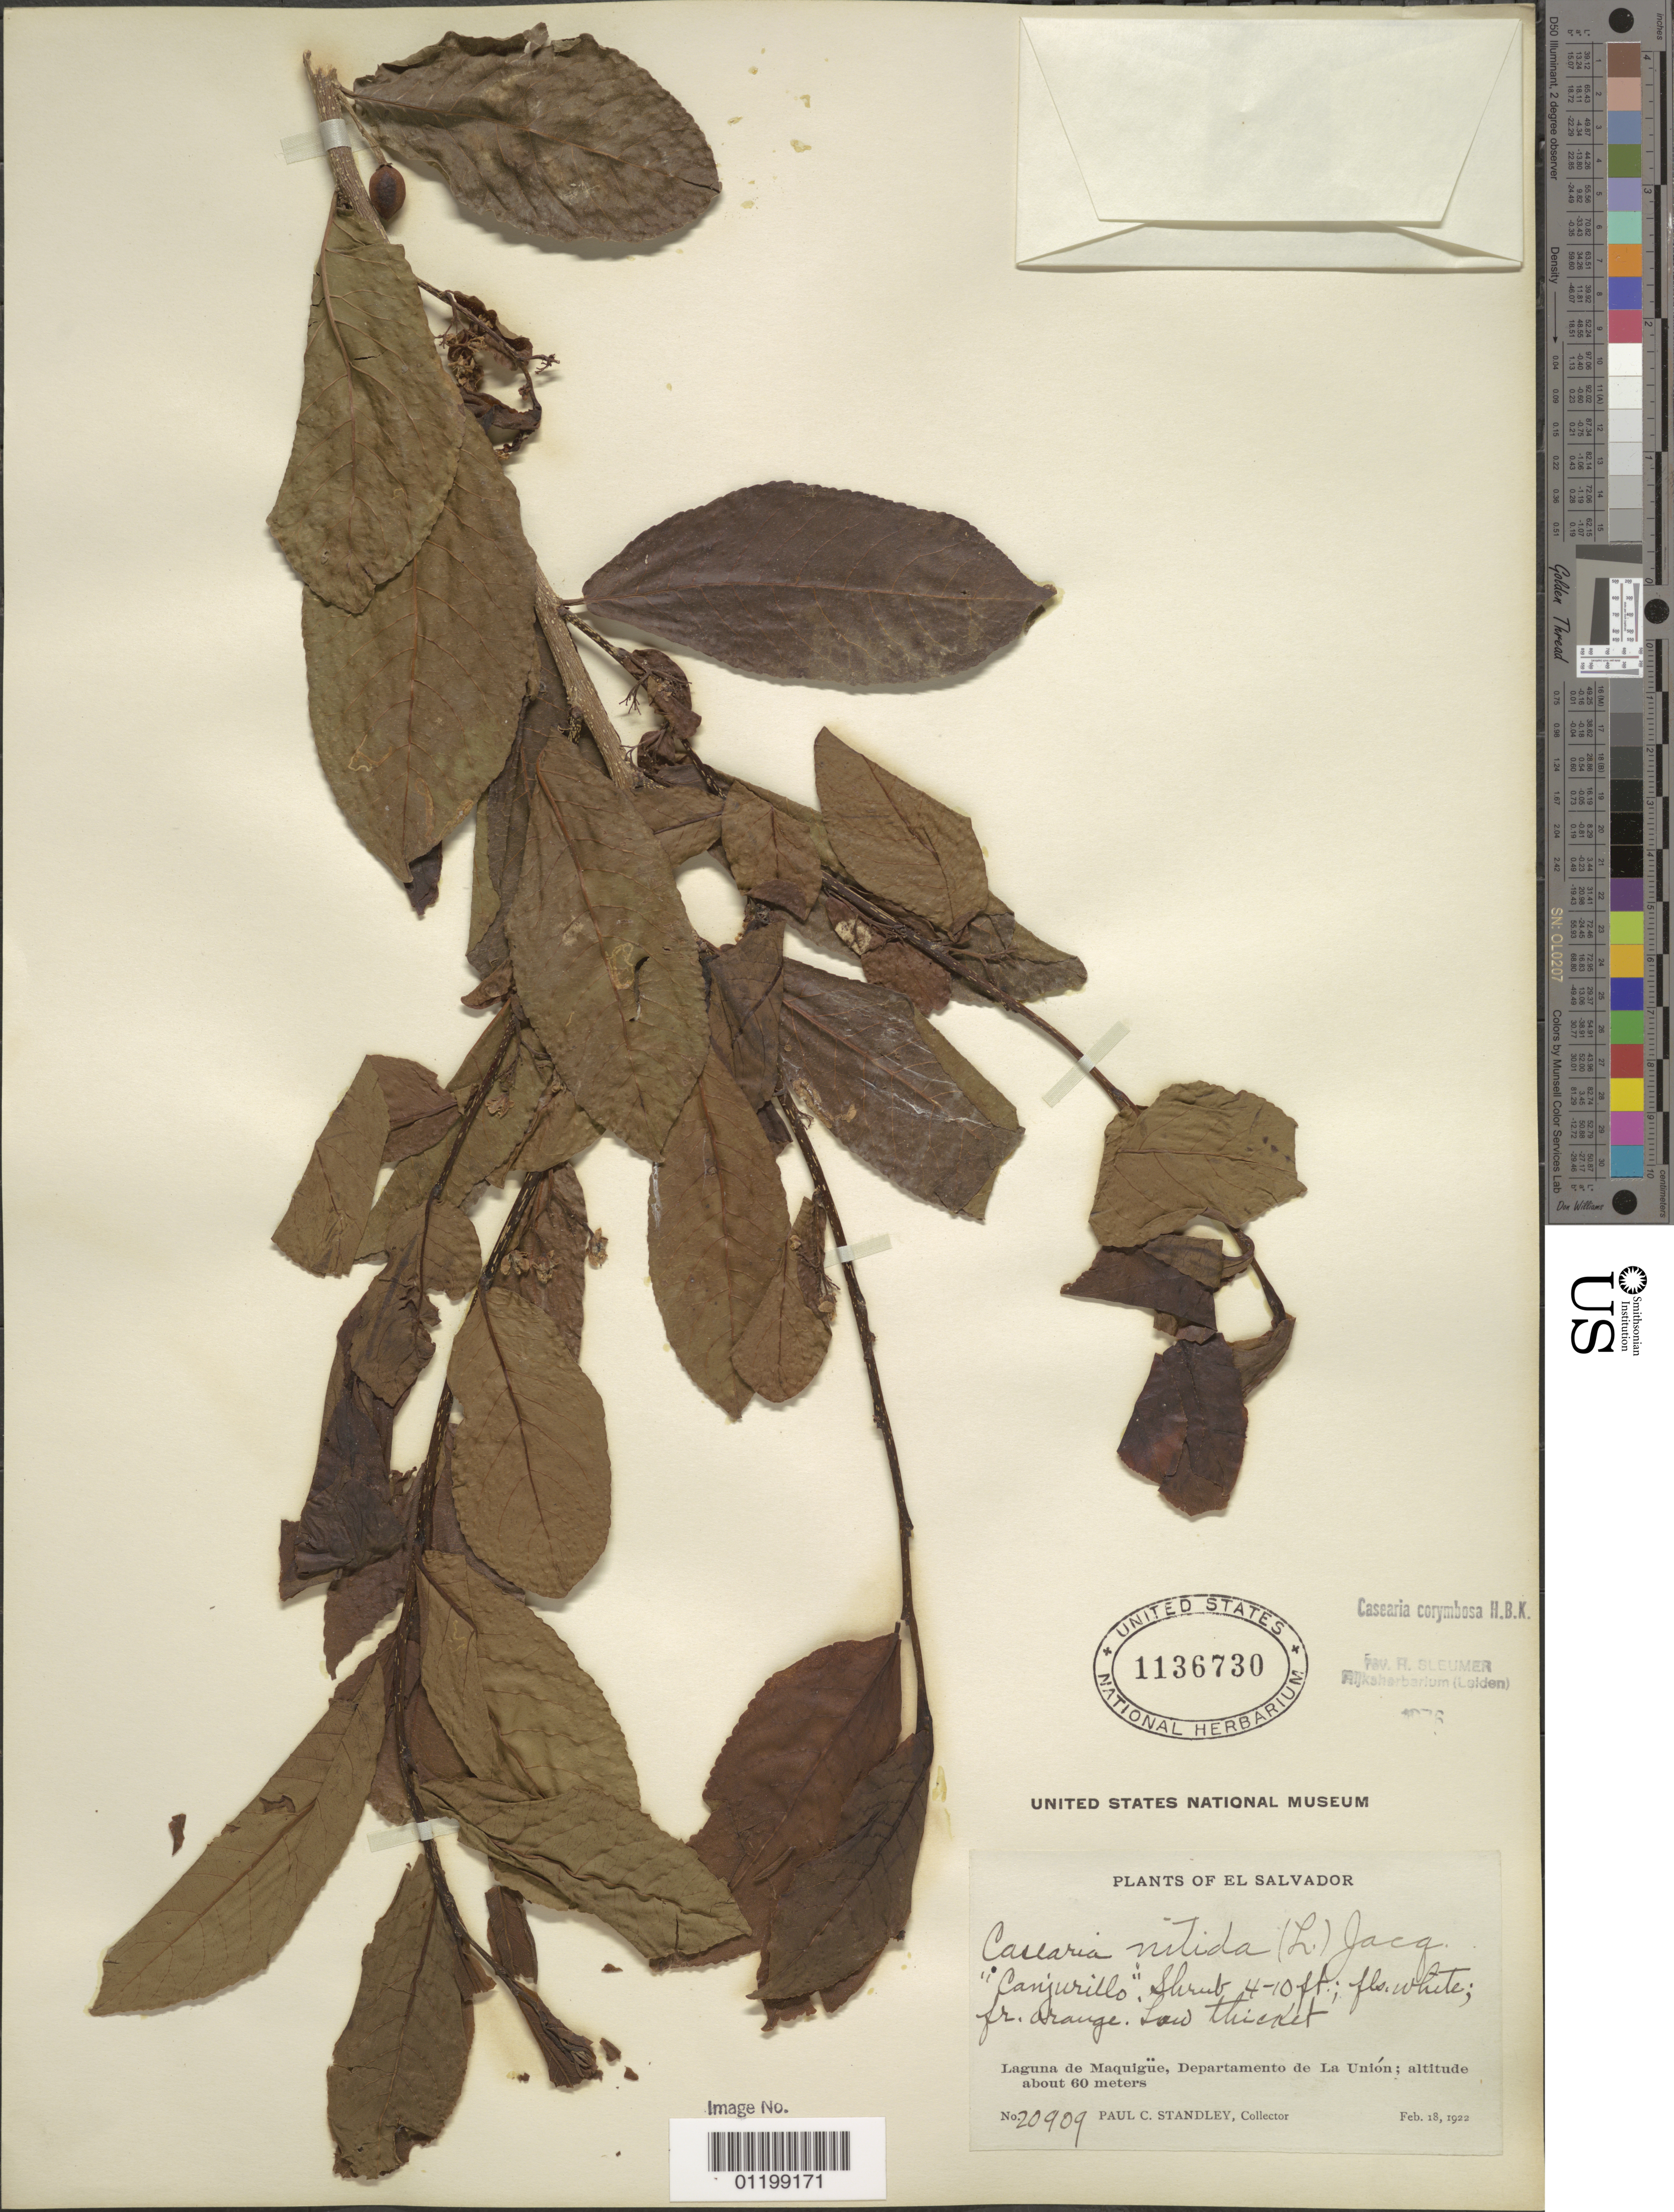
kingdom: Plantae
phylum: Tracheophyta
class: Magnoliopsida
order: Malpighiales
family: Salicaceae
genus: Casearia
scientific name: Casearia corymbosa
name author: Kunth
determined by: Sleumer, H. O.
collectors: P. C. Standley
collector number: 20909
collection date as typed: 18 Feb 1922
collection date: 1922-02-18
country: El Salvador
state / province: La Unión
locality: Laguna de Maquigue.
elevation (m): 60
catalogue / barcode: US 1136730